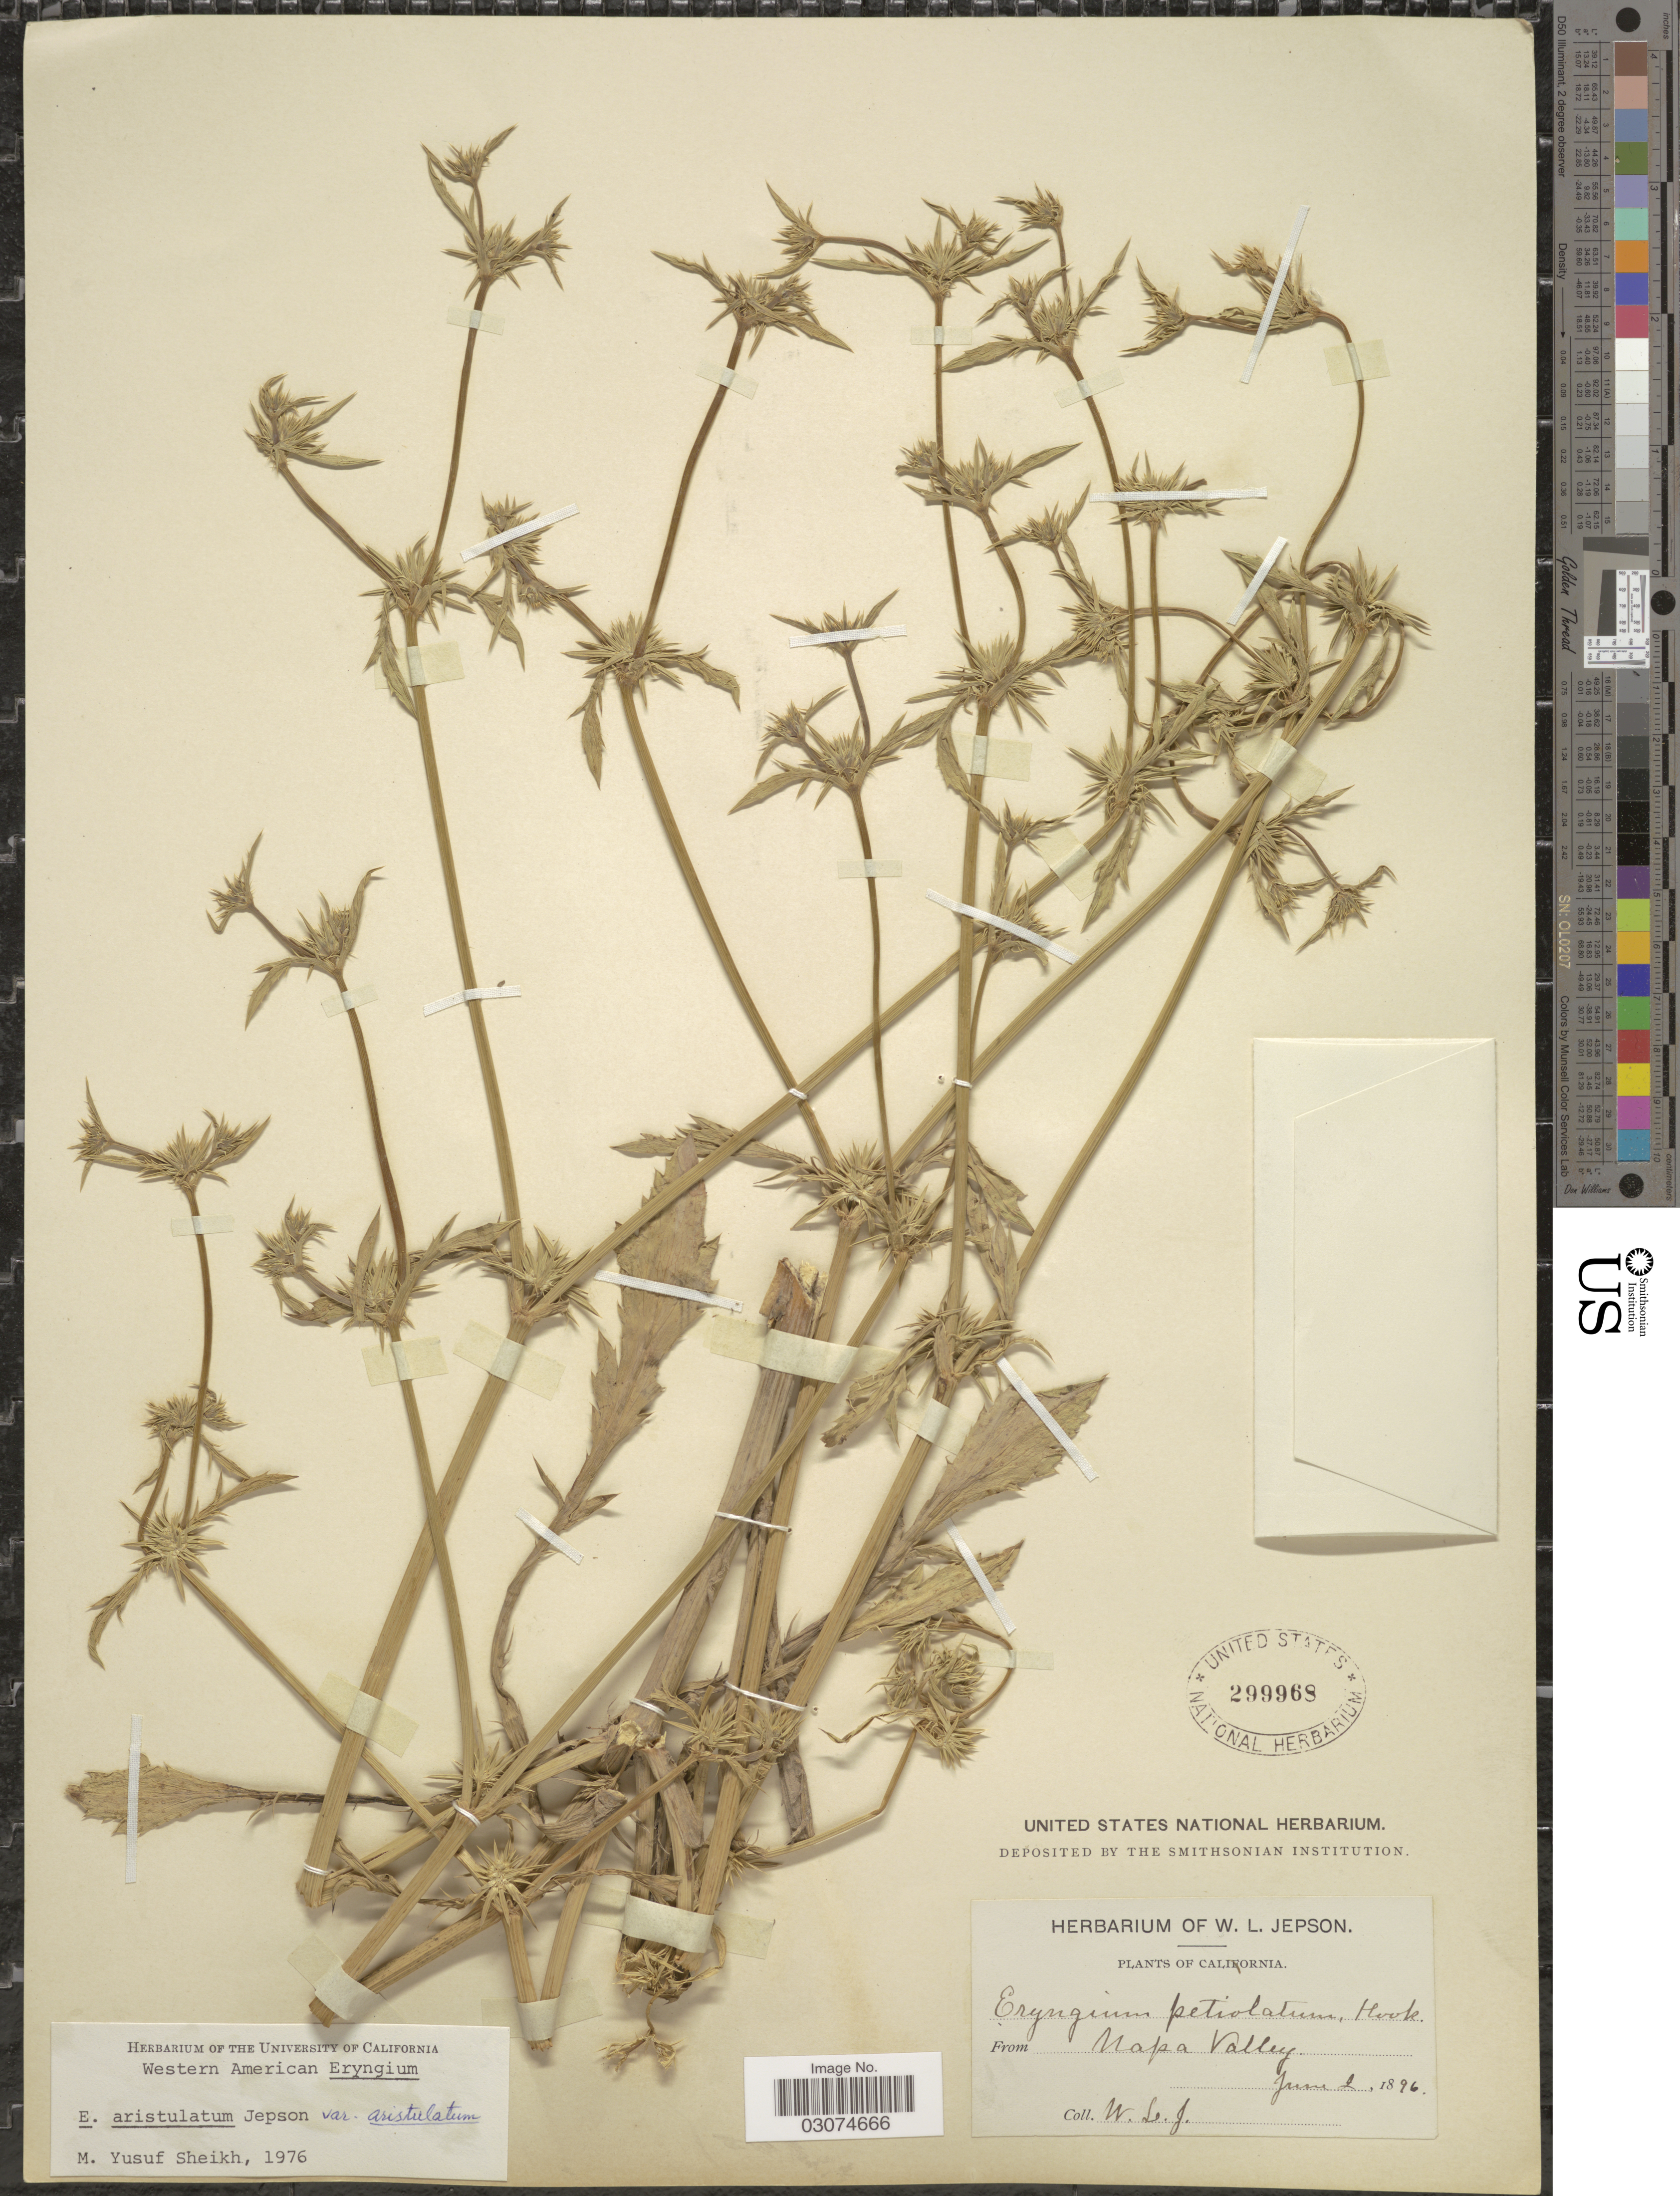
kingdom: Plantae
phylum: Tracheophyta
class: Magnoliopsida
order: Apiales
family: Apiaceae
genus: Eryngium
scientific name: Eryngium aristulatum var. aristulatum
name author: Jeps.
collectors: W. L. Jepson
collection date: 1896-06-02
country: United States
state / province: California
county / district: Napa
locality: Napa Valley.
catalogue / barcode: US 299968